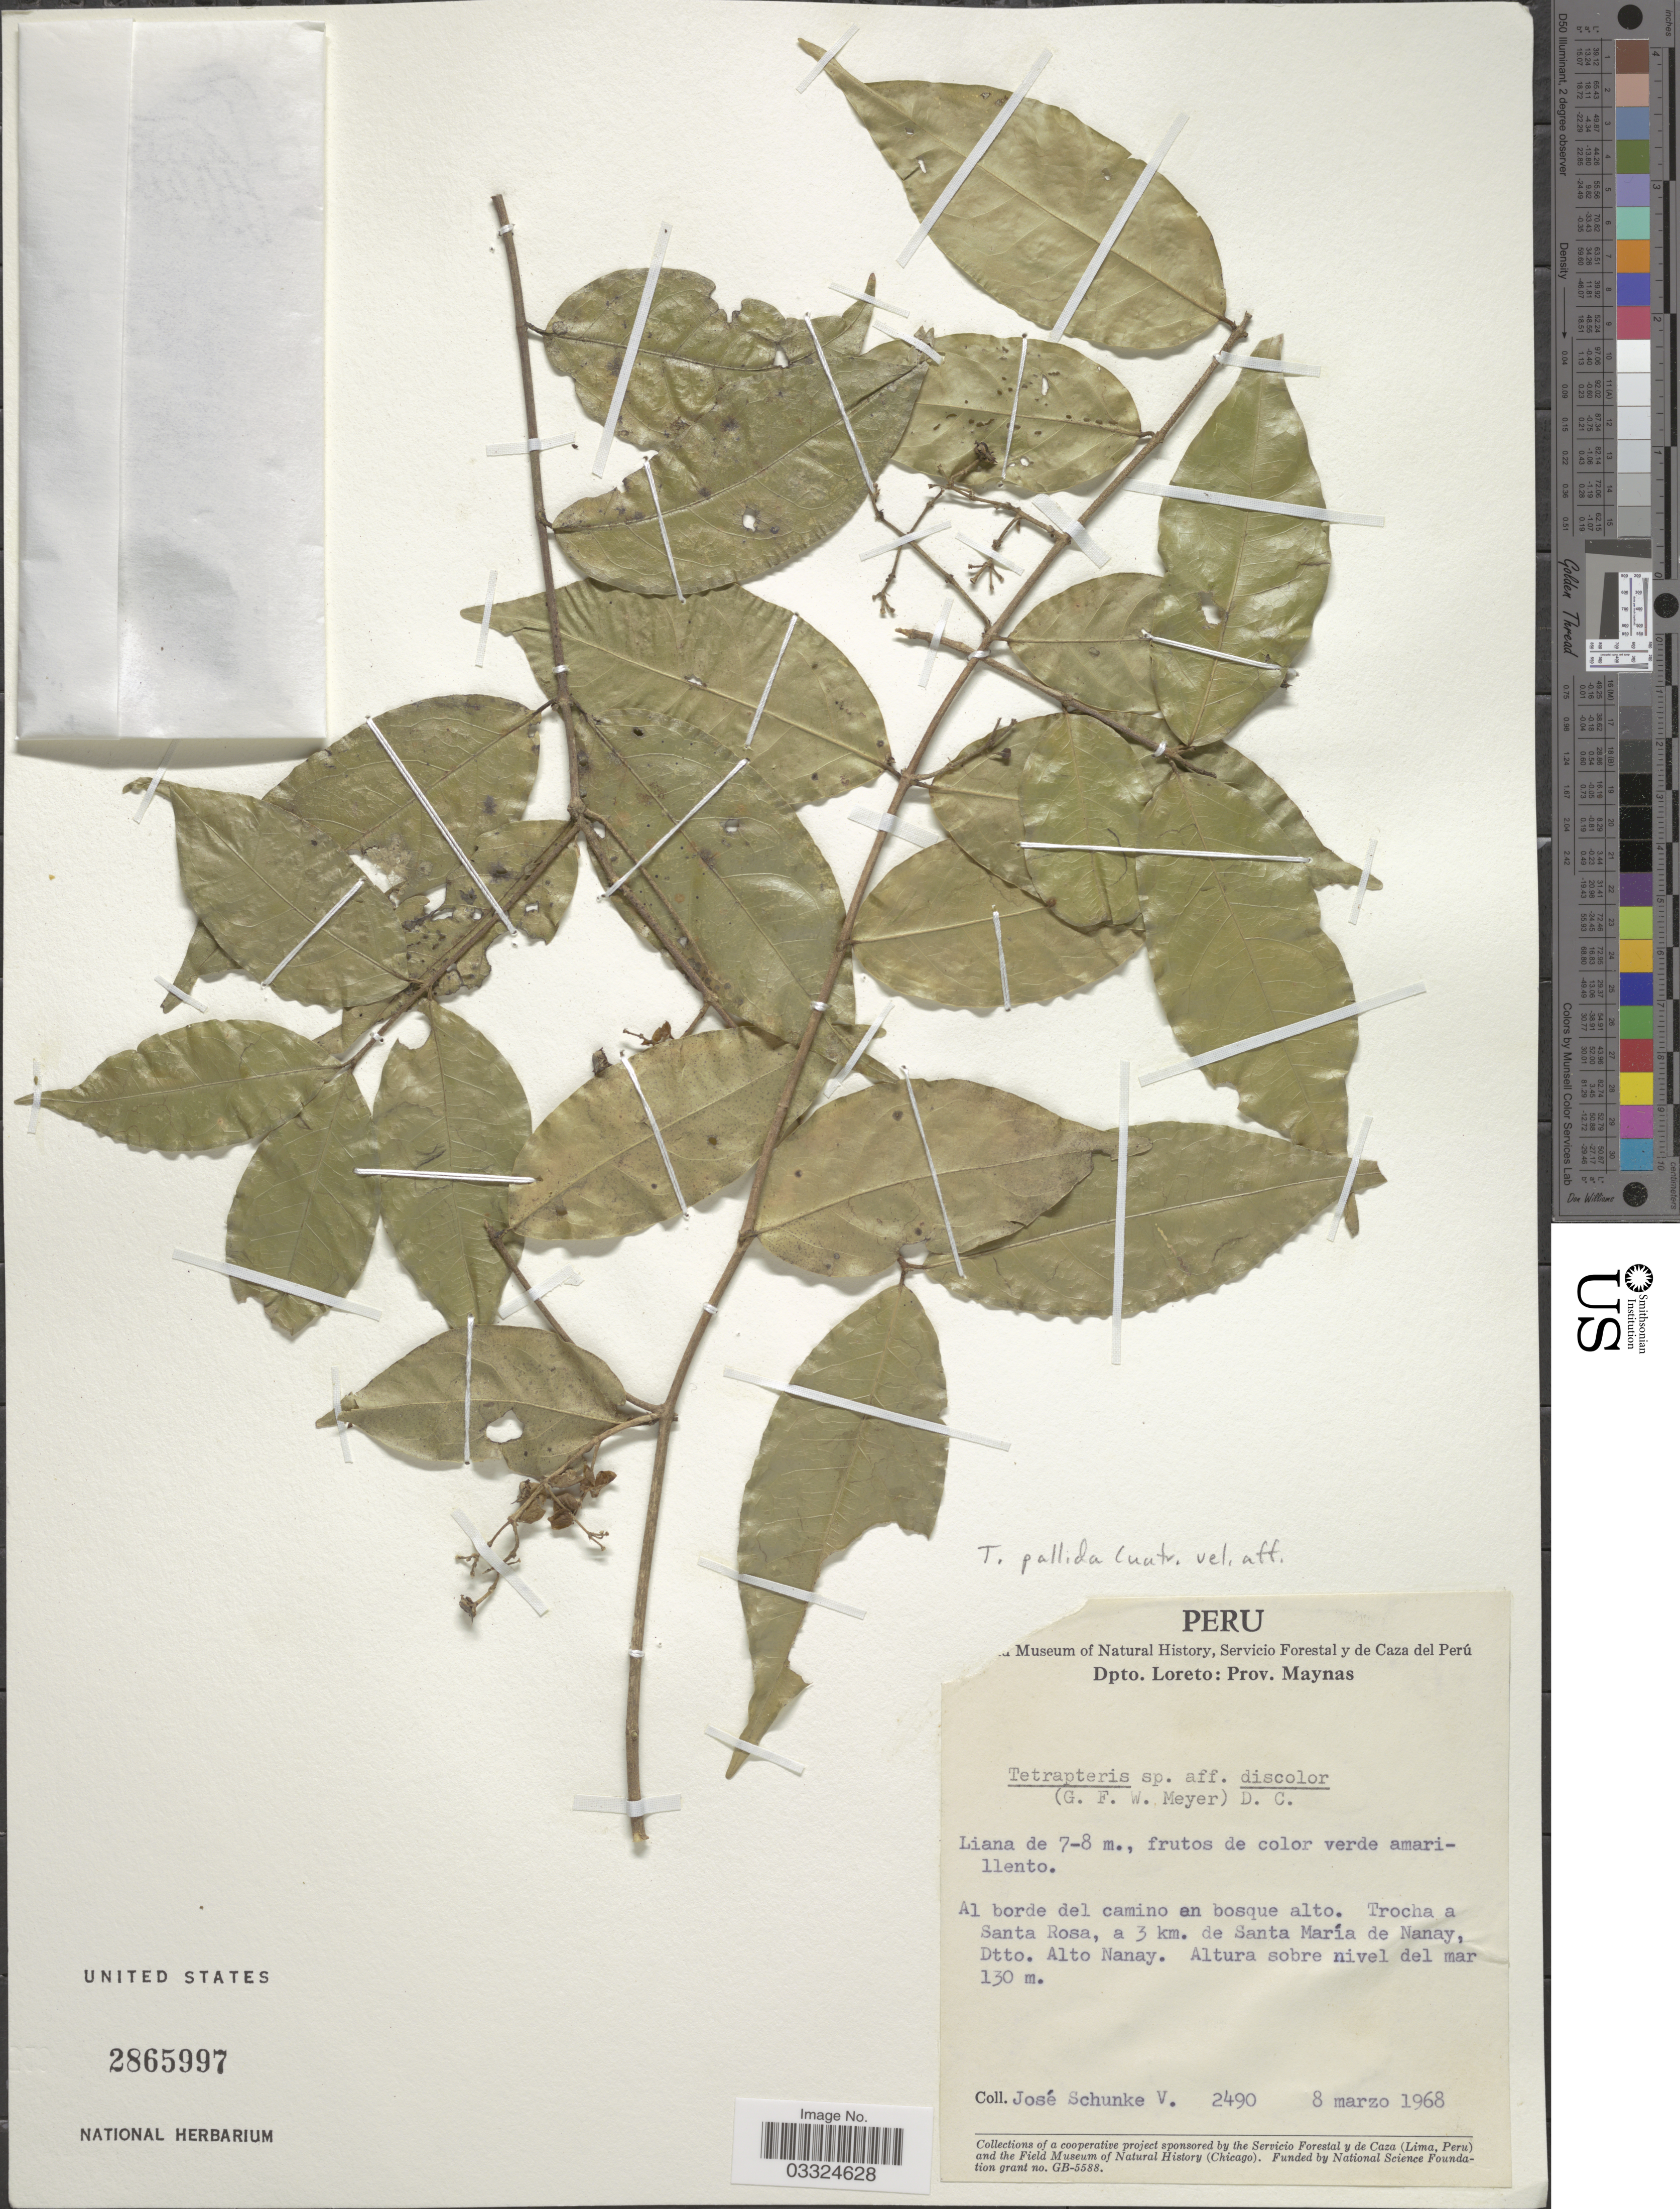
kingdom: Plantae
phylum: Tracheophyta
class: Magnoliopsida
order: Malpighiales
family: Malpighiaceae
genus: Tetrapterys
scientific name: Tetrapterys nitida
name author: A. Juss.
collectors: J. Schunke Vigo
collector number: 2490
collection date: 1968-03-08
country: Peru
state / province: Loreto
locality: Dpto. Loreto: Prov. Maynas. Trocha a Santa Rosa, a 3 km. de Santa María de Nanay, Dtto. Alto Nanay.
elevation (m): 130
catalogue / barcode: US 2865997